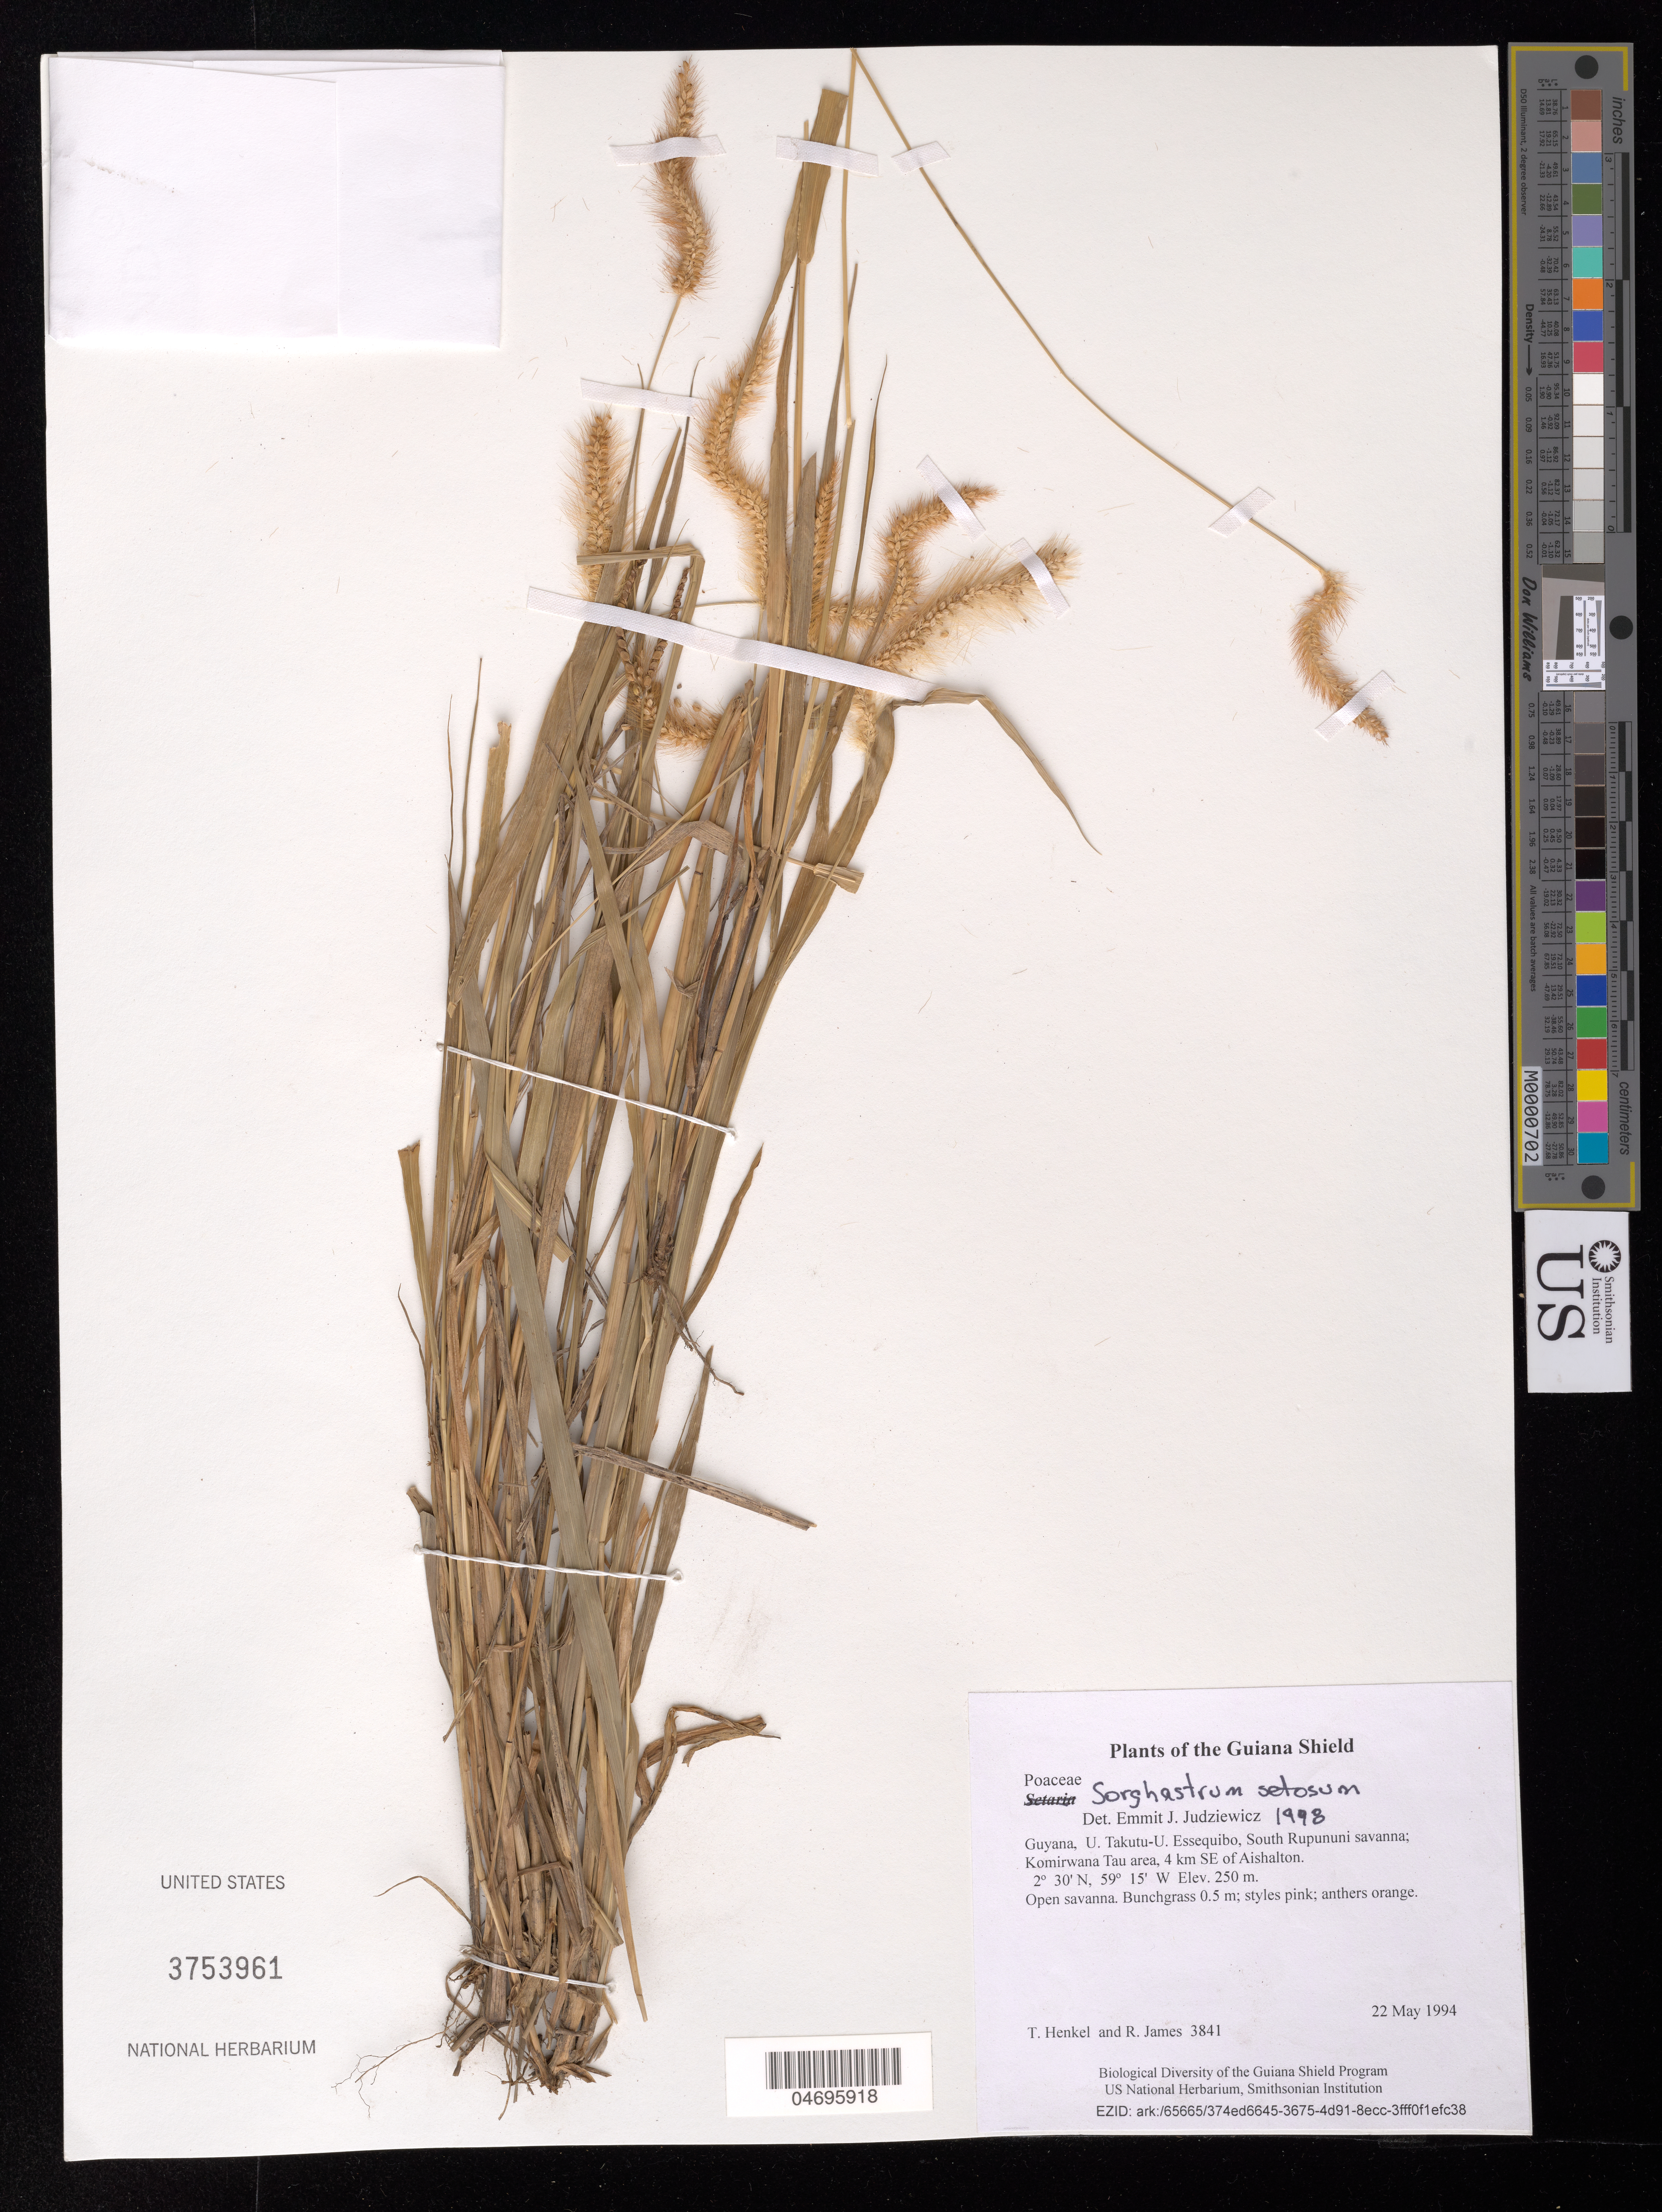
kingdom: Plantae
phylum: Tracheophyta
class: Liliopsida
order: Poales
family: Poaceae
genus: Setaria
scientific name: Setaria sp.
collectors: T. Henkel & R. James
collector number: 3841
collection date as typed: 22 May 1994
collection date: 1994-05-22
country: Guyana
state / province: U. Takutu-U. Essequibo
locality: South Rupununi savanna; Komirwana Tau area, 4 km SE of Aishalton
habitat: Open savanna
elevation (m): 250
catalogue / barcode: US 3753961